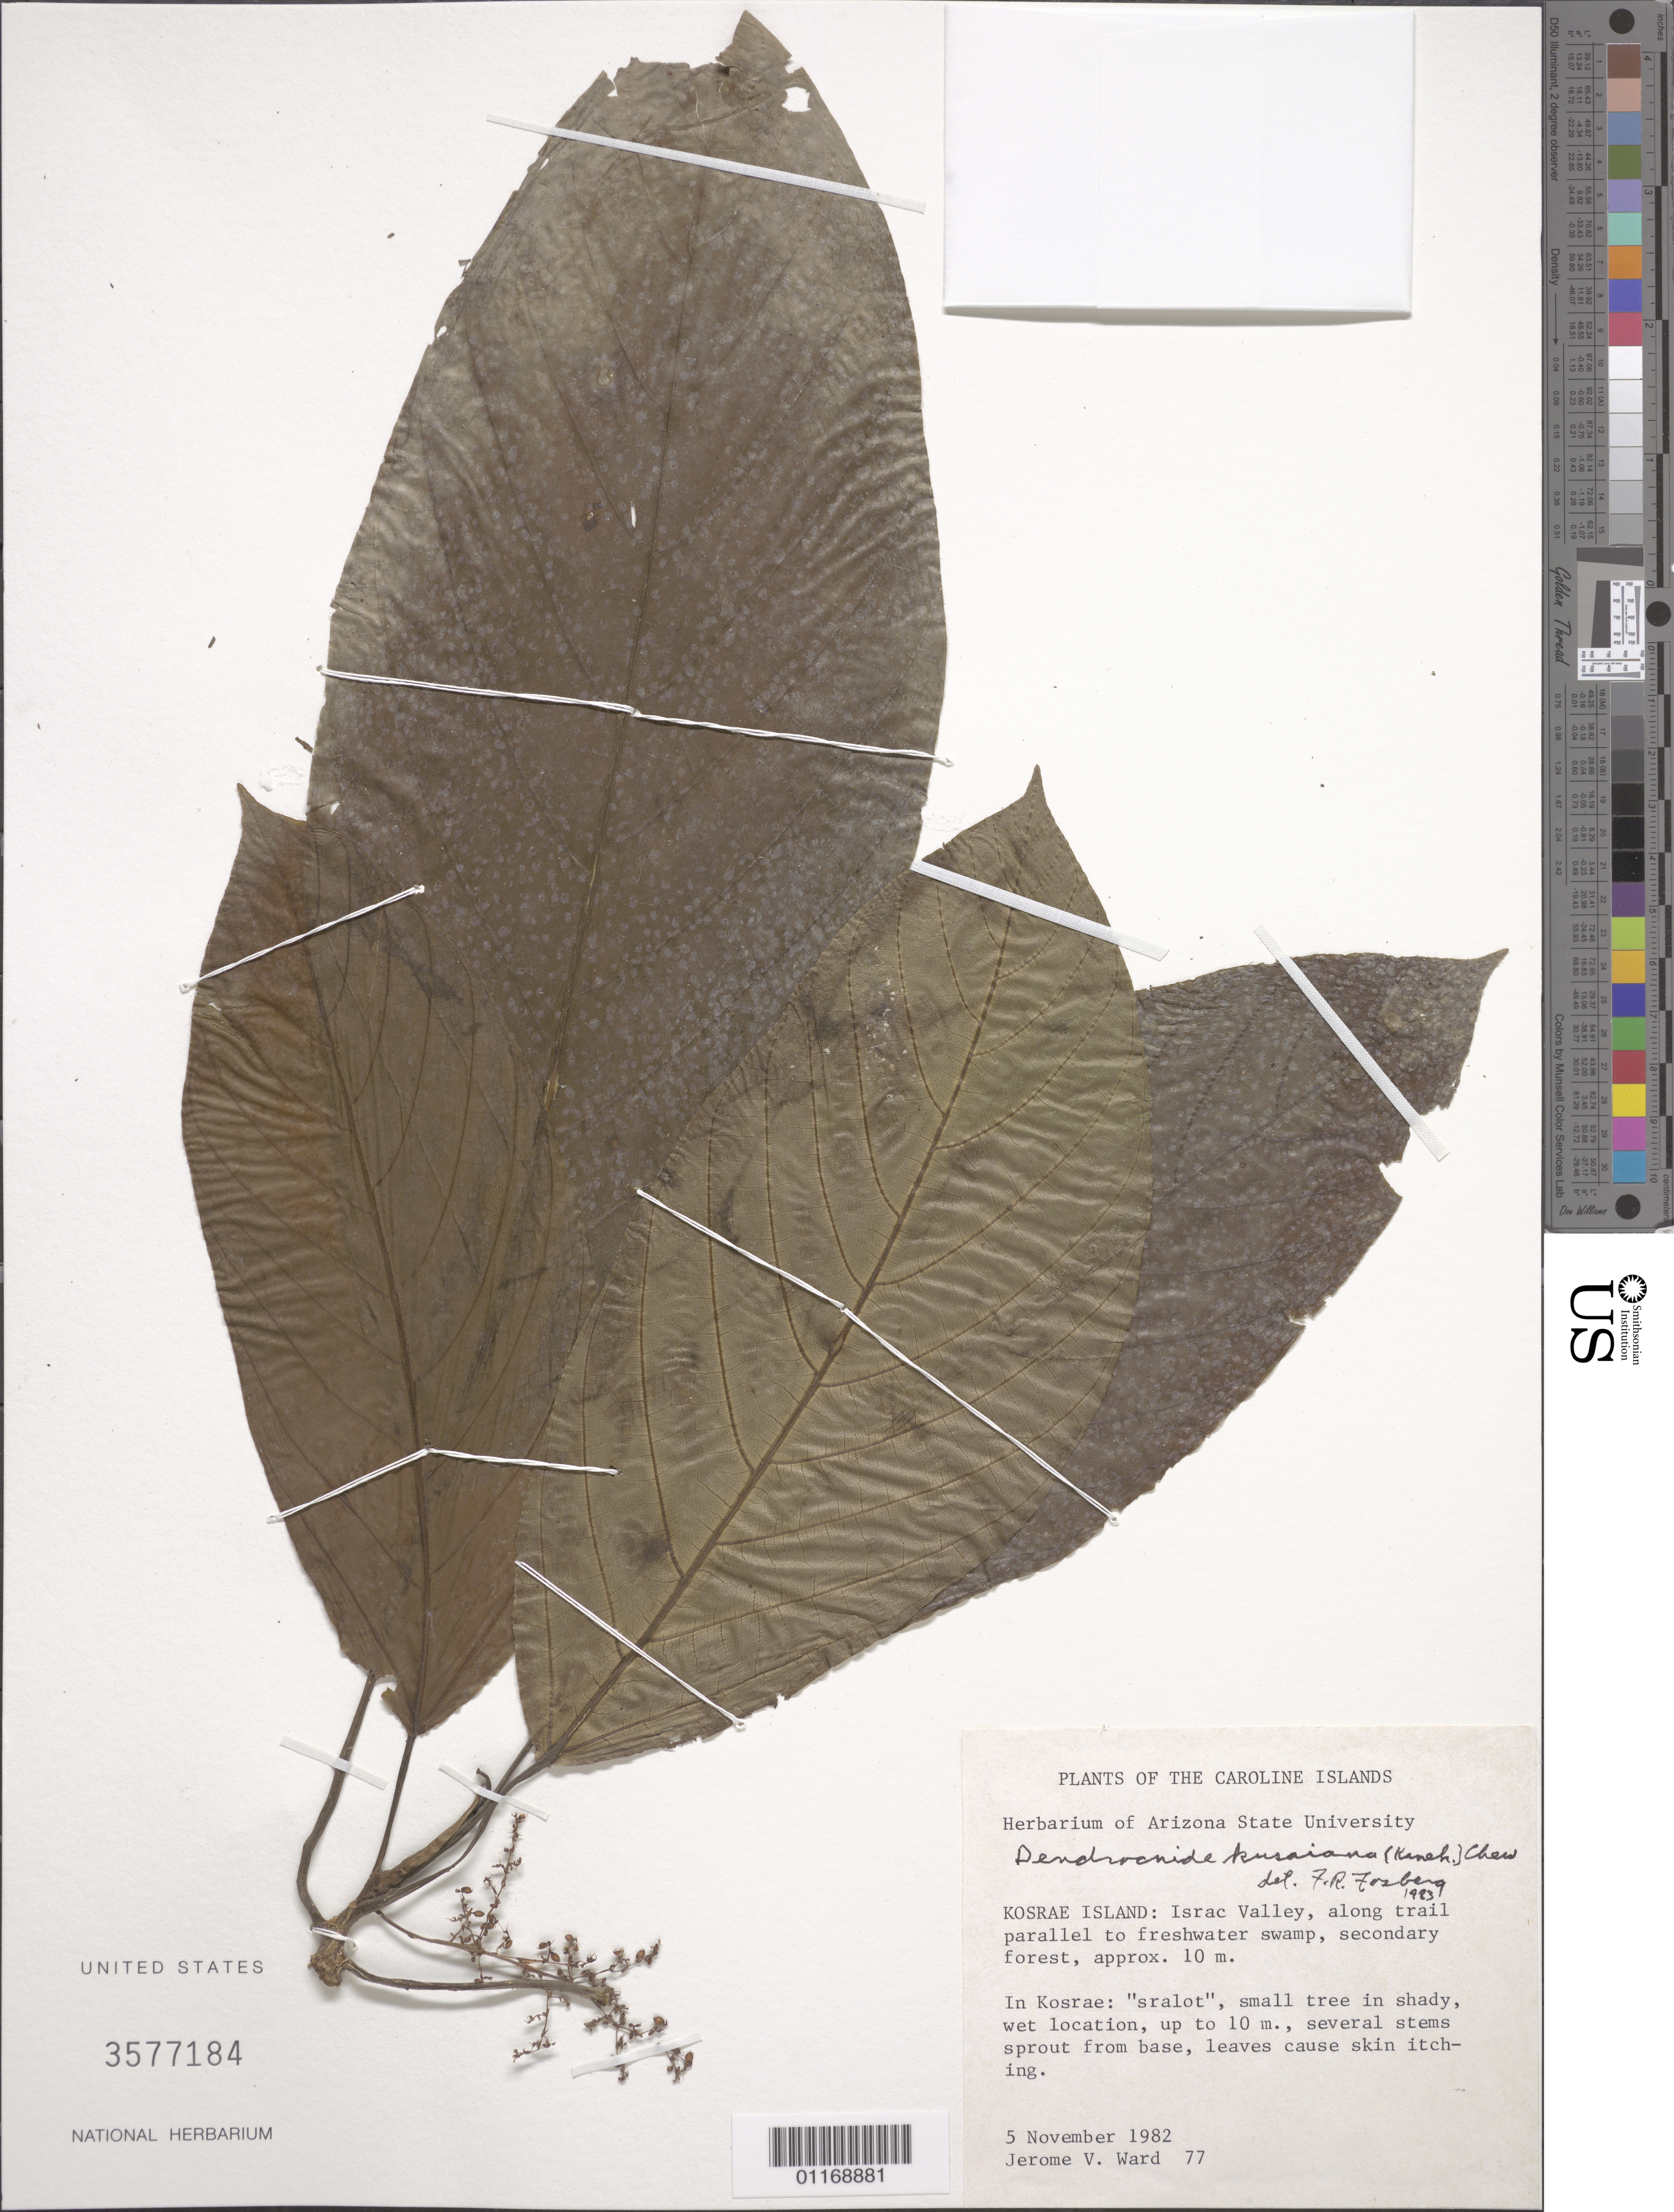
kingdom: Plantae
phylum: Tracheophyta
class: Magnoliopsida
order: Rosales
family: Urticaceae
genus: Dendrocnide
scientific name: Dendrocnide kusaiana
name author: (Kaneh.) Chew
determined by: Fosberg, F. R.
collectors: J. V. Ward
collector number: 77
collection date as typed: Nov 1982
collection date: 1982-11-05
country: Micronesia, Federated States of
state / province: Kosrae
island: Kosrae [Kusaie]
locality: Israc valley, along trail parallel to freshwater swamp.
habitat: Secondary forest.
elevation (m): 10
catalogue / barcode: US 3577184